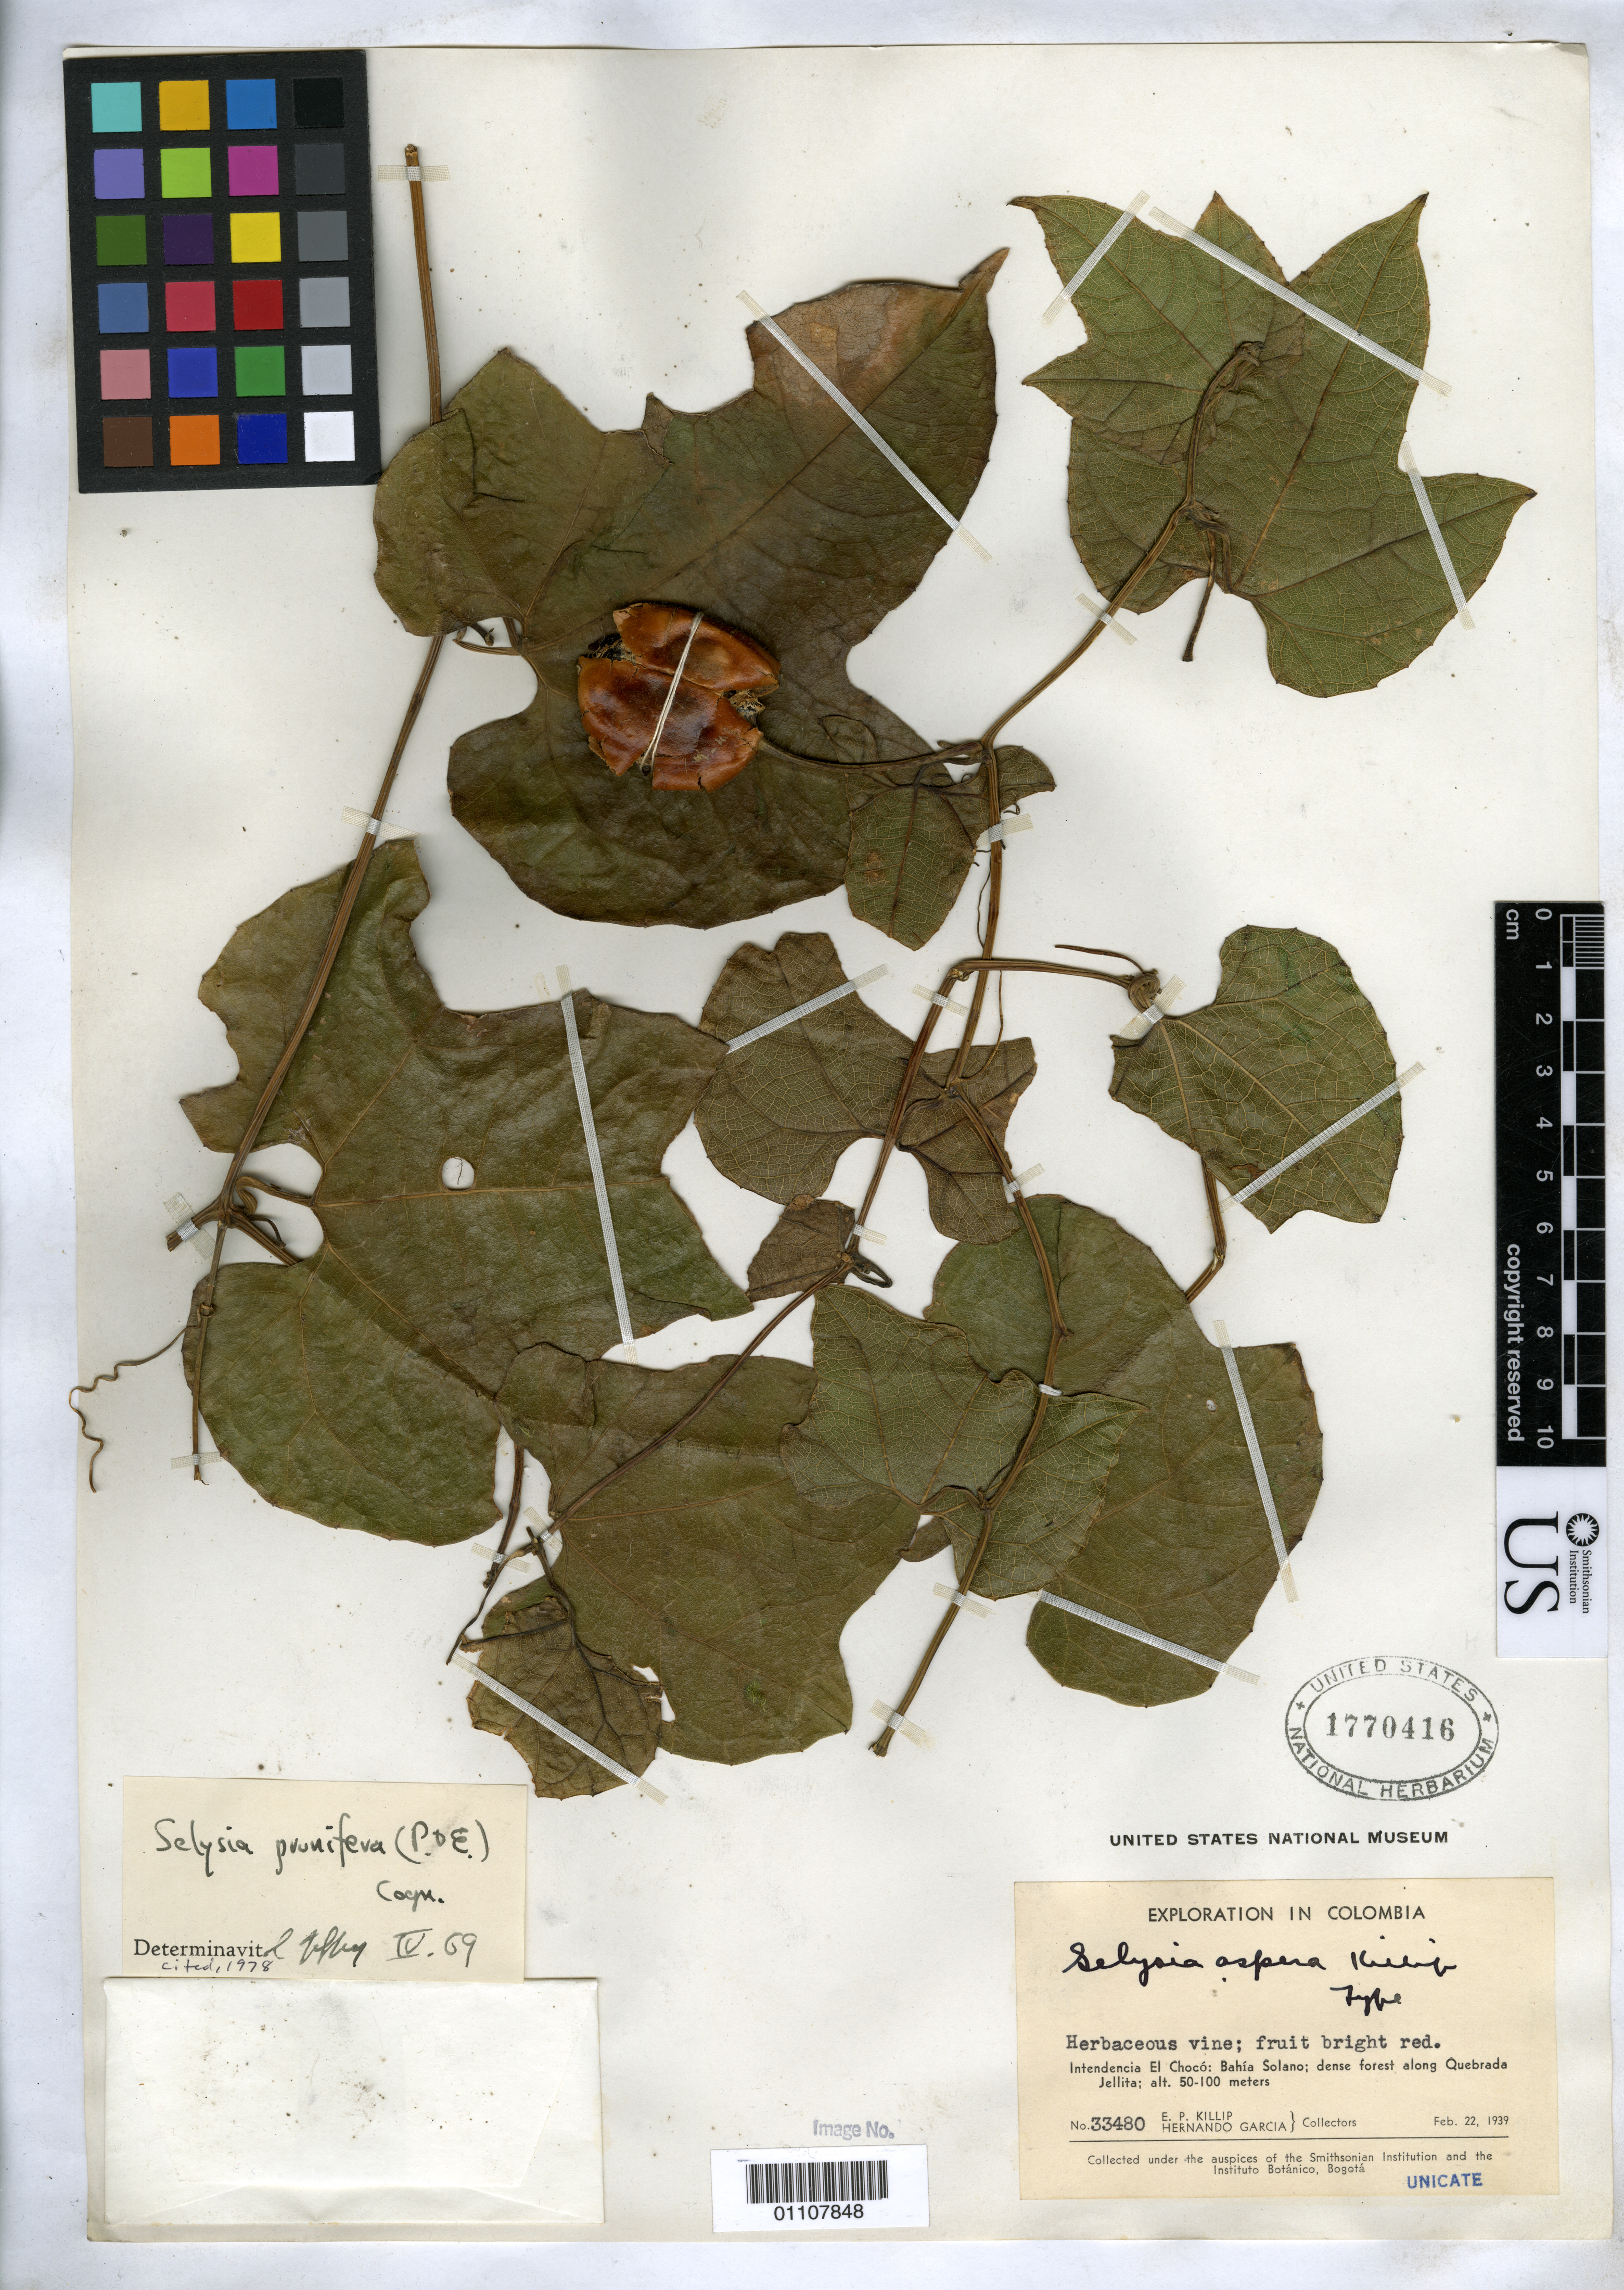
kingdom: Plantae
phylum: Tracheophyta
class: Magnoliopsida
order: Cucurbitales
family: Cucurbitaceae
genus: Selysia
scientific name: Selysia prunifera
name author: (Poepp. & Endl.) Cogn.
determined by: Jeffrey, C.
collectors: E. P. Killip & H. Garcia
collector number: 33480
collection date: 1939-02-22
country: Colombia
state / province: Chocó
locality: Bahia Solano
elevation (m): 50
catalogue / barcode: US 1770416